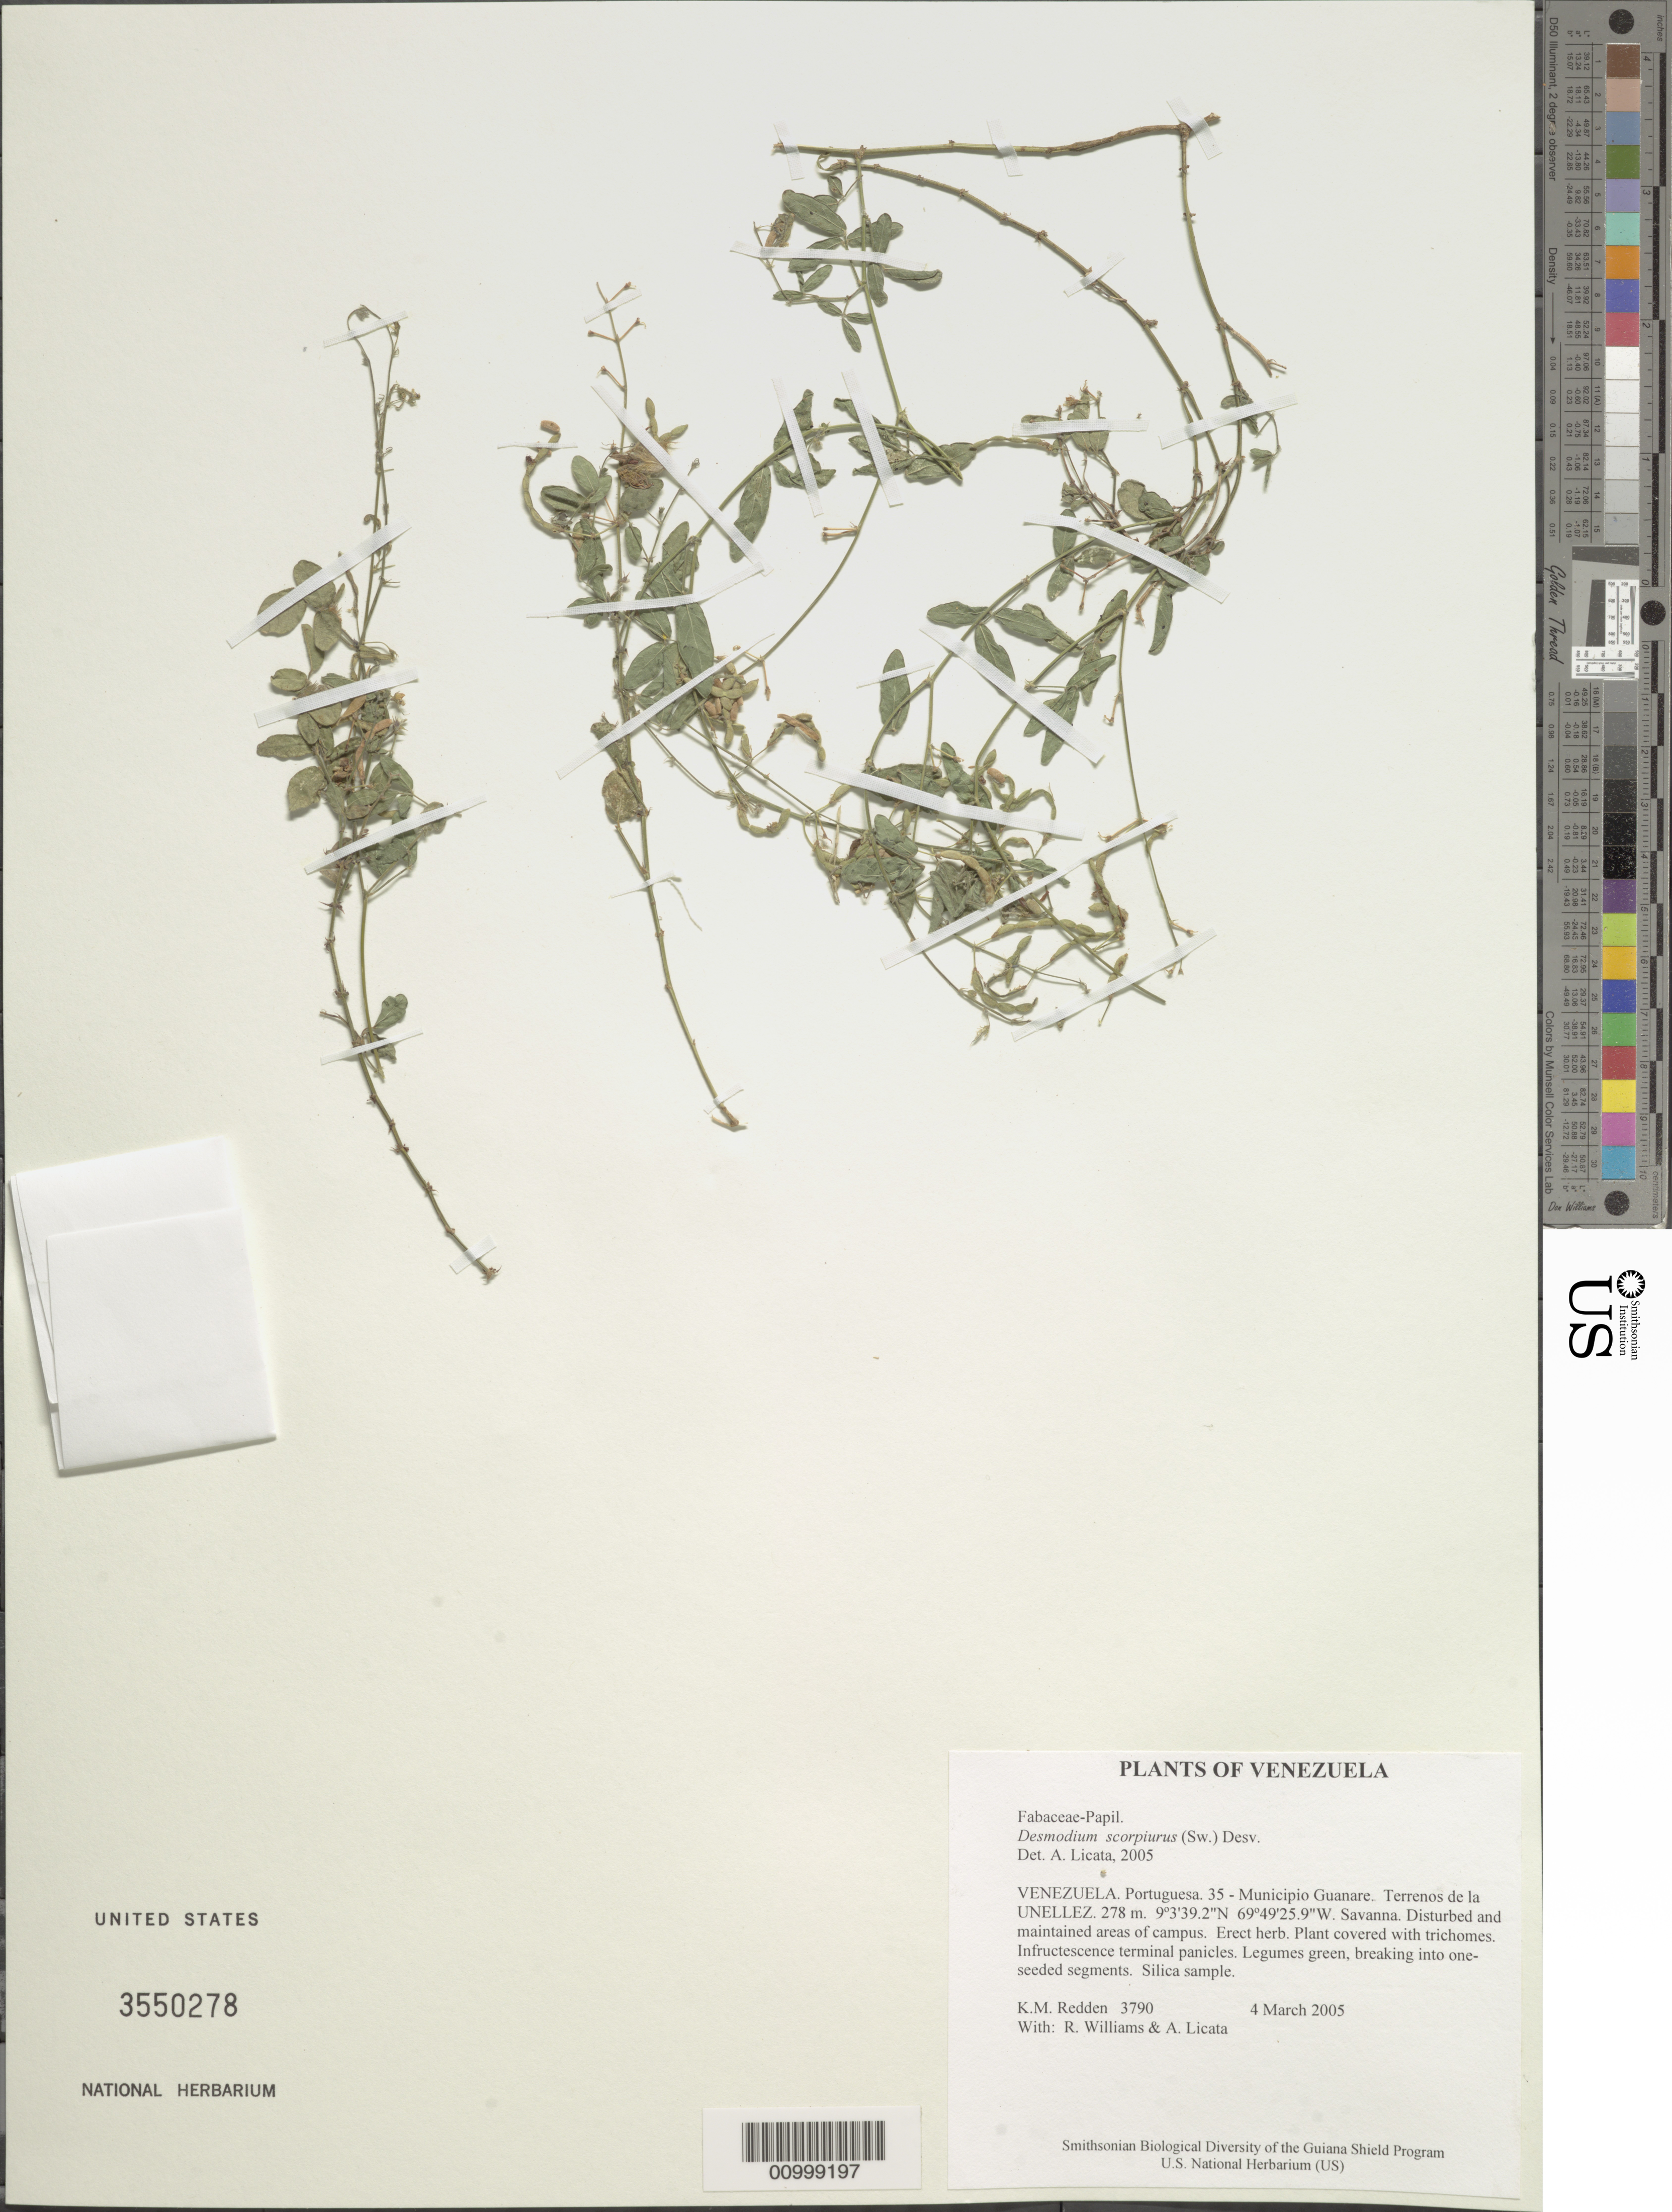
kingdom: Plantae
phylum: Tracheophyta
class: Magnoliopsida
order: Fabales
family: Fabaceae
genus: Desmodium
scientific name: Desmodium scorpiurus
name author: (Sw.) Desv. ex DC.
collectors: K. M. Redden, R. Williams & A. Licata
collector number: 3790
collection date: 2005-03-04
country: Venezuela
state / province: Portuguesa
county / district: Guanare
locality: Terrenos de la UNELLEZ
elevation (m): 278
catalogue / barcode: US 3550278